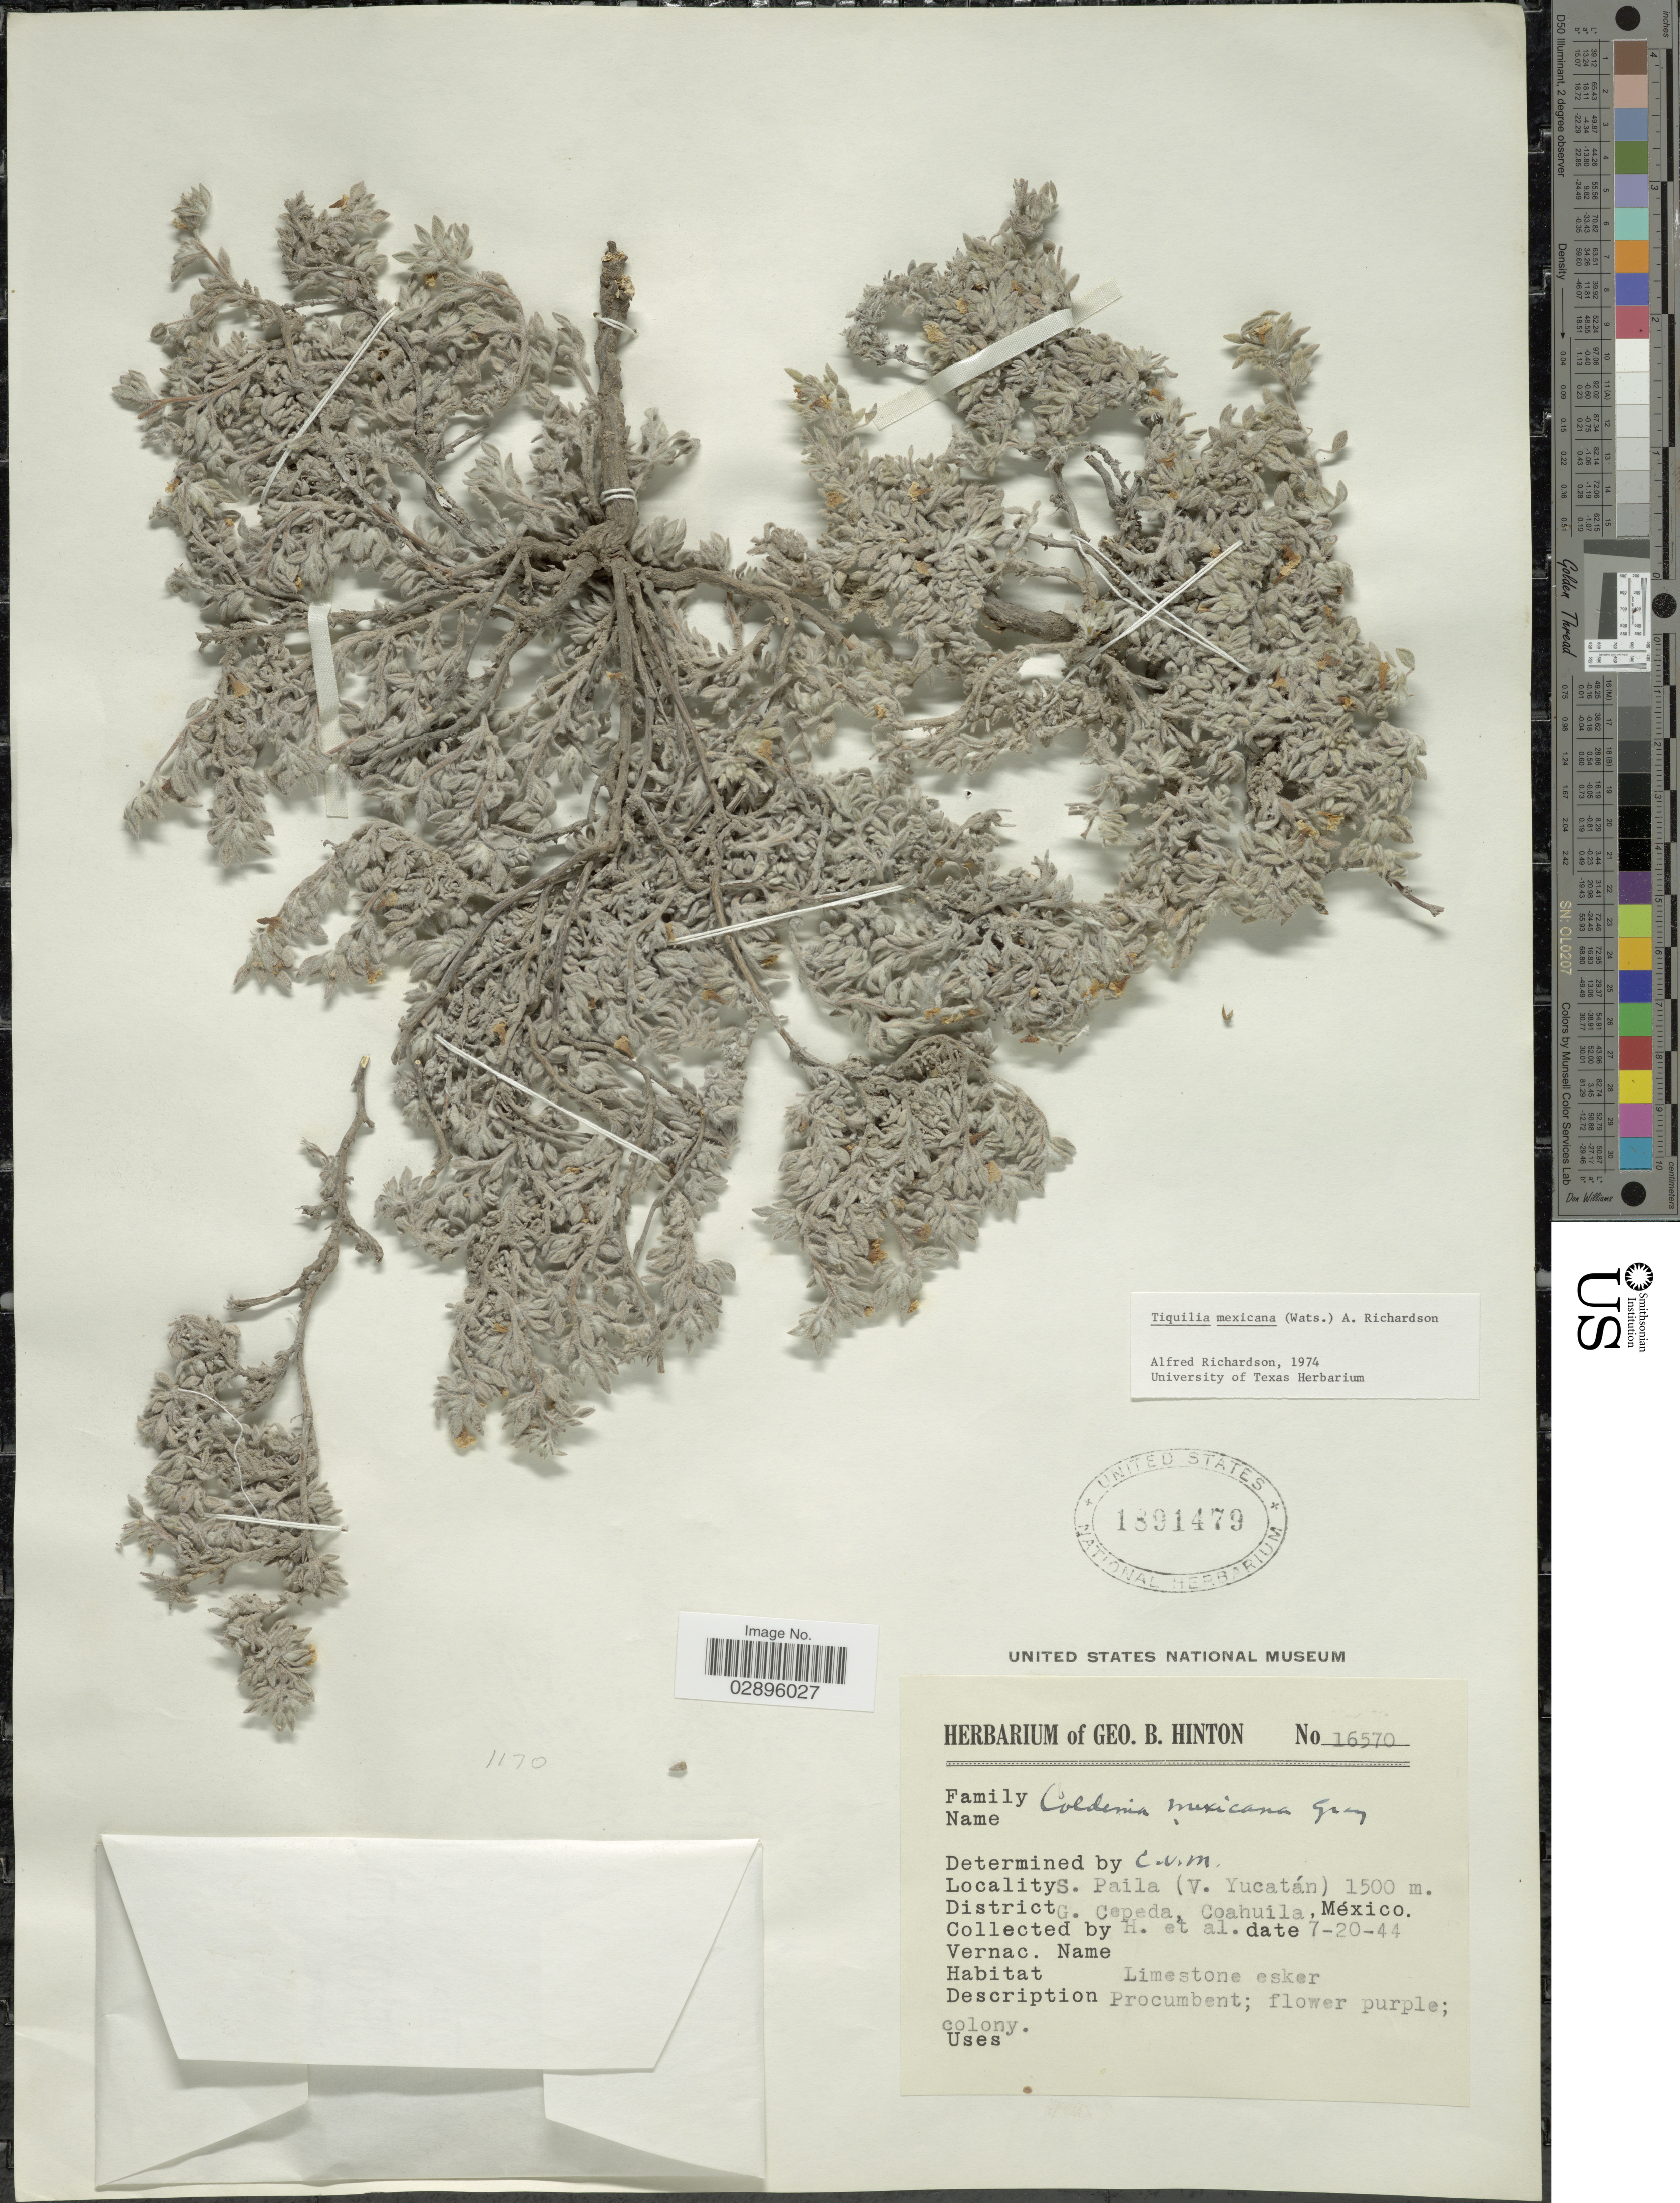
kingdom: Plantae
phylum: Tracheophyta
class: Magnoliopsida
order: Boraginales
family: Ehretiaceae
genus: Tiquilia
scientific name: Tiquilia mexicana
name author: (S. Watson) A.T. Richardson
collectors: G. B. Hinton & et al.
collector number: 16570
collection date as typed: Transcribed d/m/y: 20/7/44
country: Mexico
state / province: Coahuila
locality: S. Paila (V. Yucatán), District G. Cepeda.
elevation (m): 1500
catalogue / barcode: US 1891479